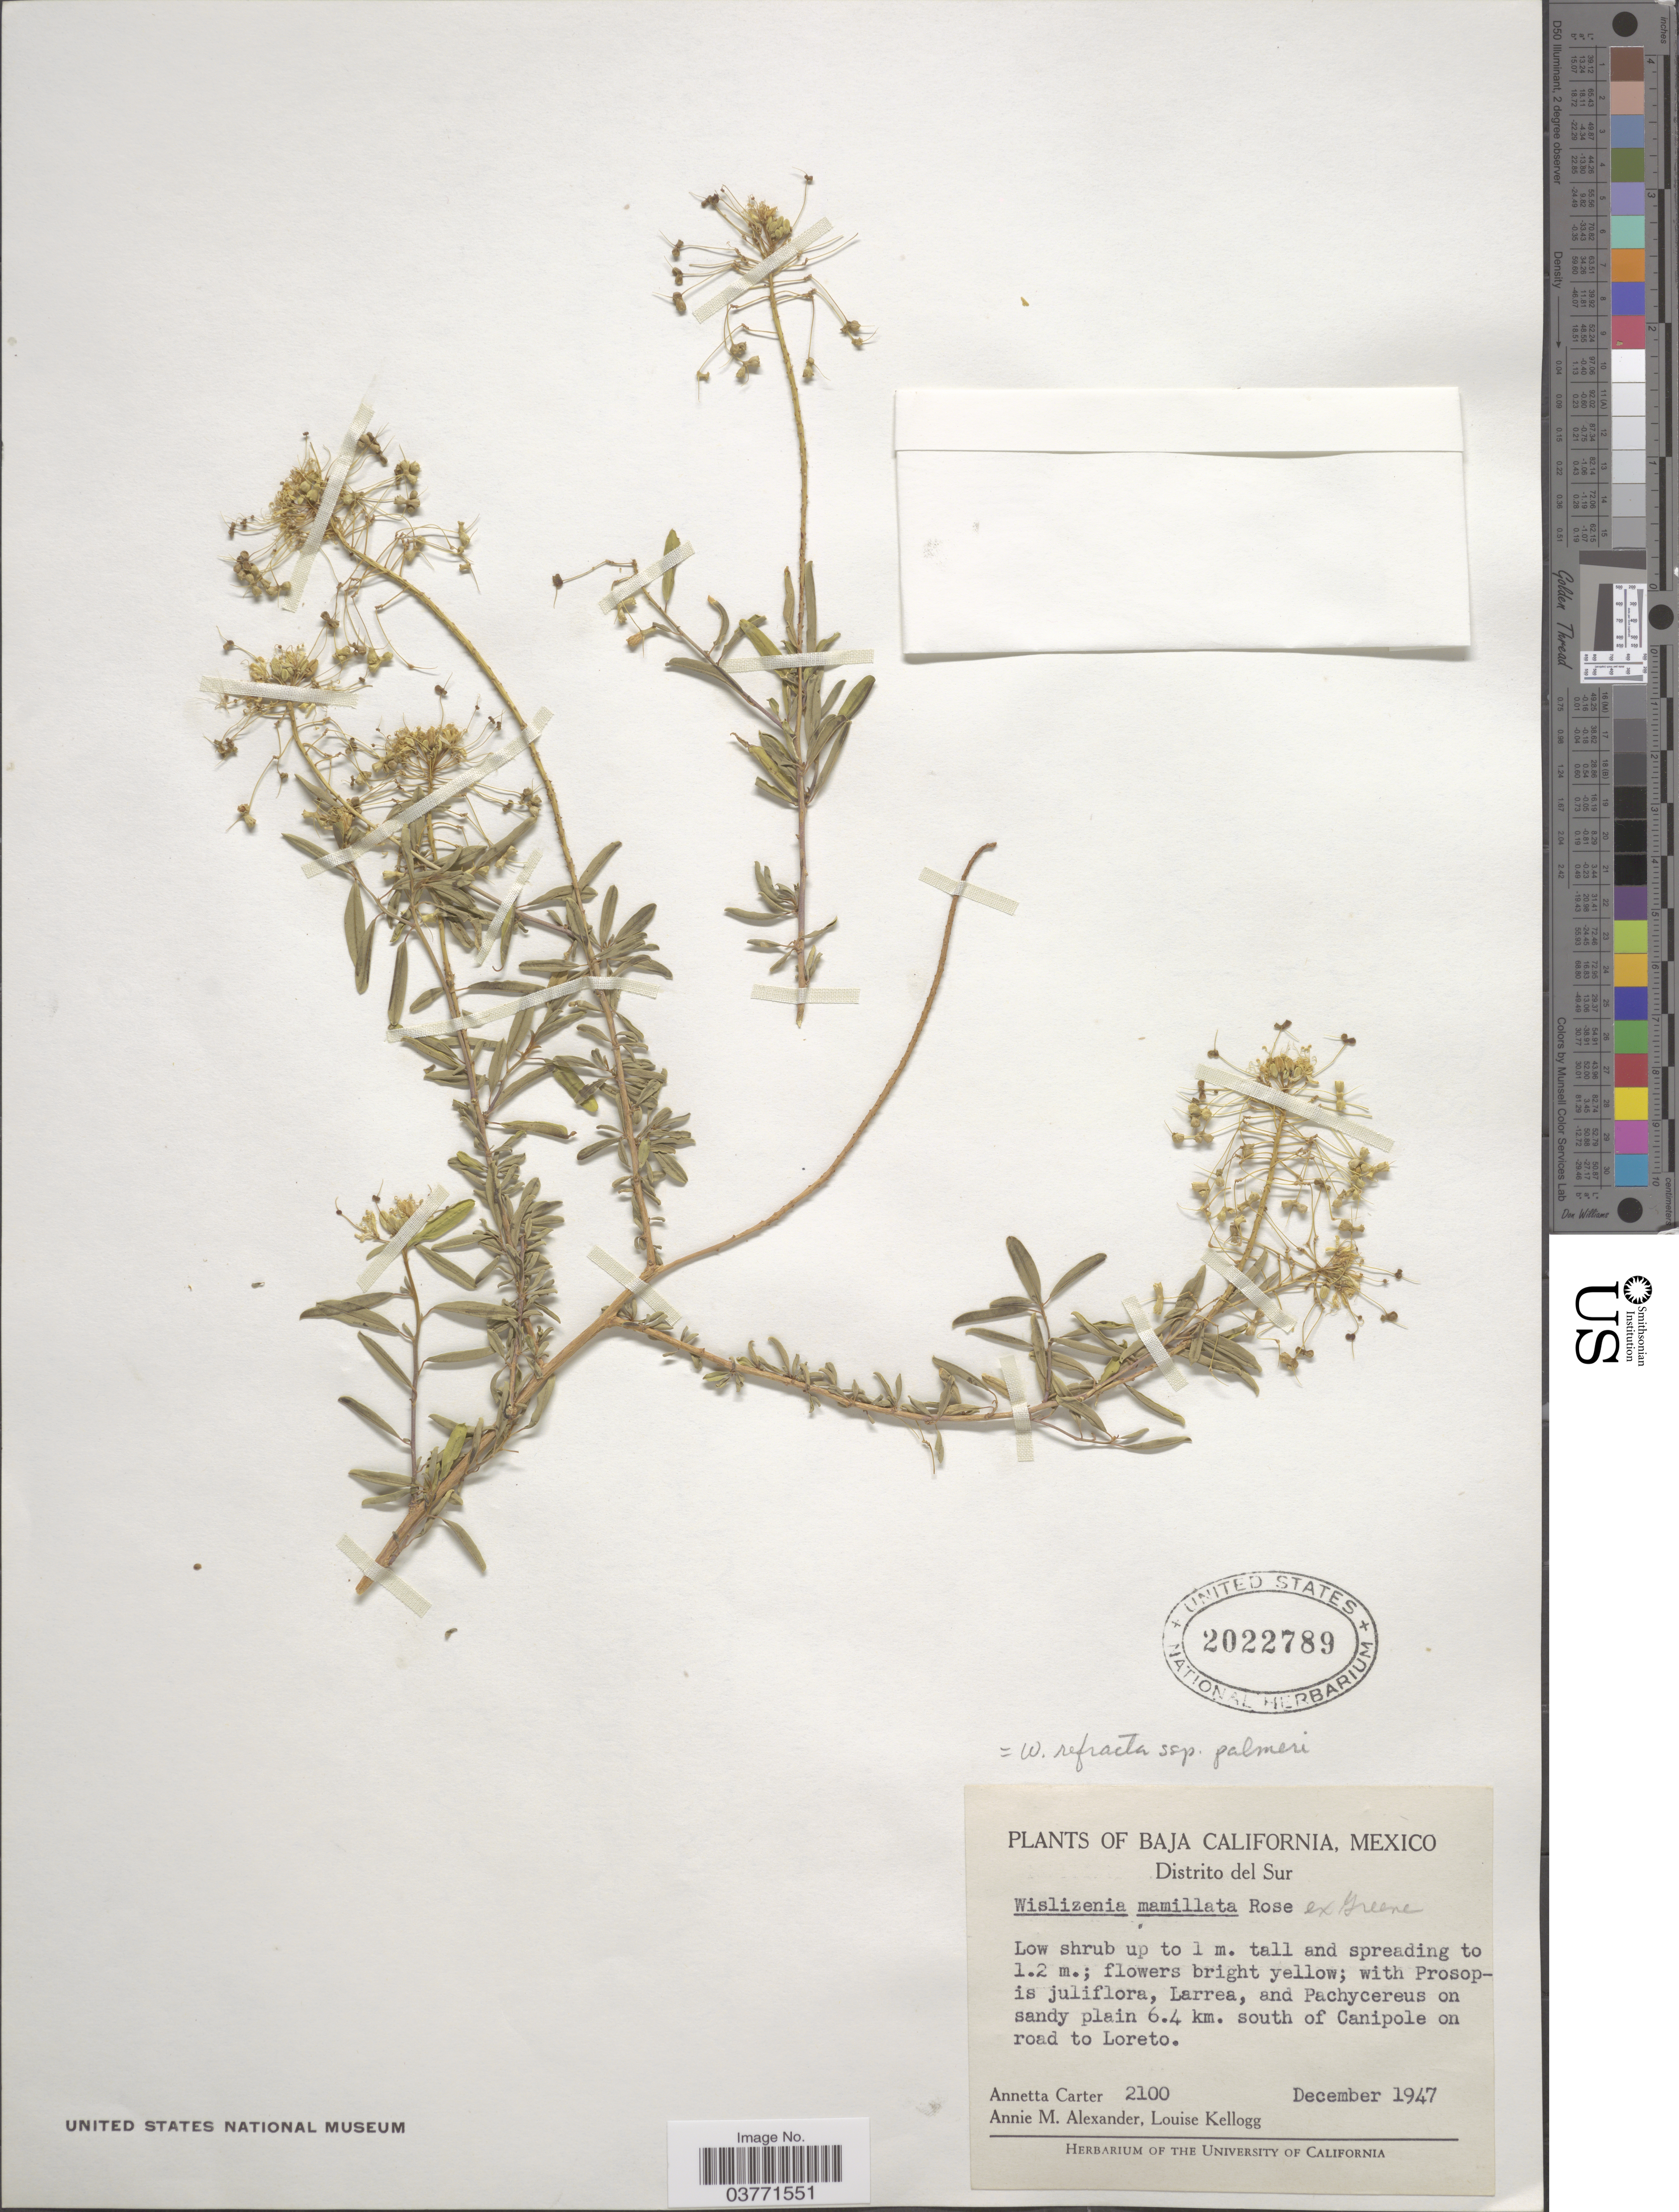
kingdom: Plantae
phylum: Tracheophyta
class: Magnoliopsida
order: Brassicales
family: Cleomaceae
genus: Cleomella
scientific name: Cleomella palmeri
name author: (A. Gray) J.C. Hall & Roalson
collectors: A. Carter, A. M. Alexander & L. Kellogg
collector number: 2100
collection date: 1947-12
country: Mexico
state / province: Baja California Sur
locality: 6.4 km. south of Canipole on road to Loreto.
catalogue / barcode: US 2022789